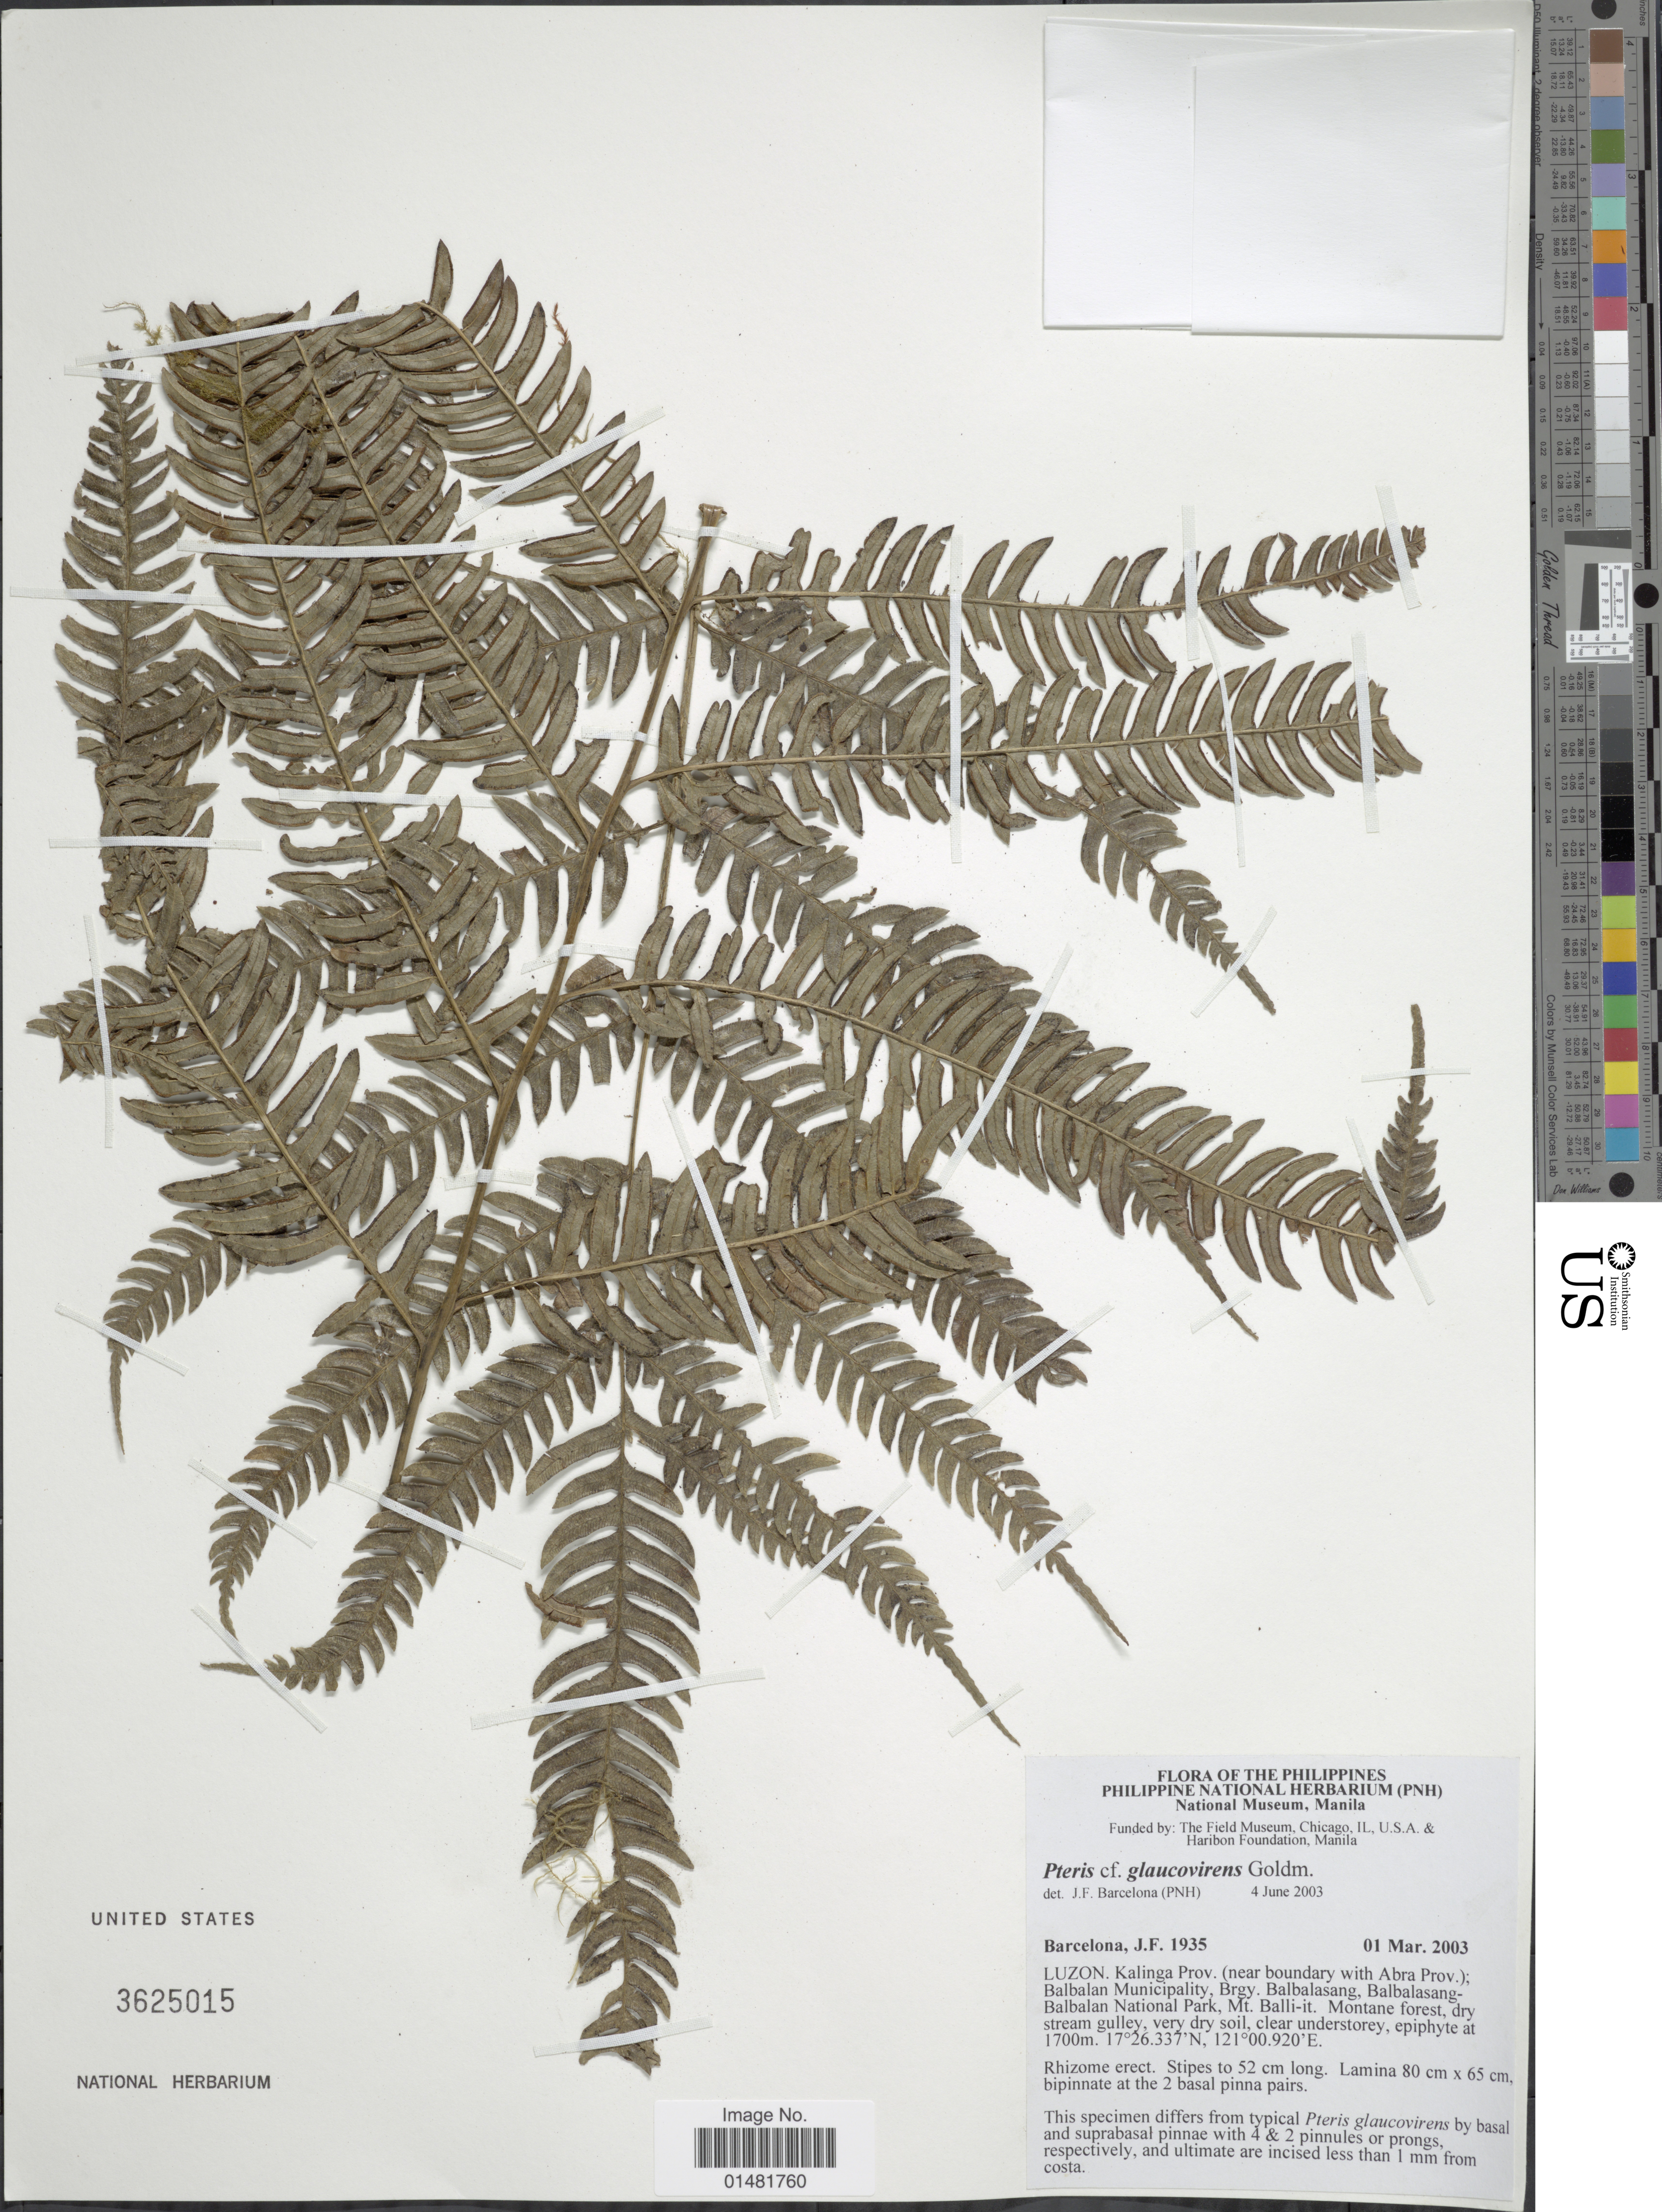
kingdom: Plantae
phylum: Tracheophyta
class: Polypodiopsida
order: Polypodiales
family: Pteridaceae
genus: Pteris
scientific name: Pteris glaucovirens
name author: Goldm.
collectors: J. F. Barcelona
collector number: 1935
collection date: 2003-03-01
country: Philippines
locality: Luzon, Kalinga Prov. (near boundary with Abra Prov.); Balbalan Municipality, Brgy. Balbalasang, Balbalasang-Balbalan National Park, Mt. Balli-it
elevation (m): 1700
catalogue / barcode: US 3625015